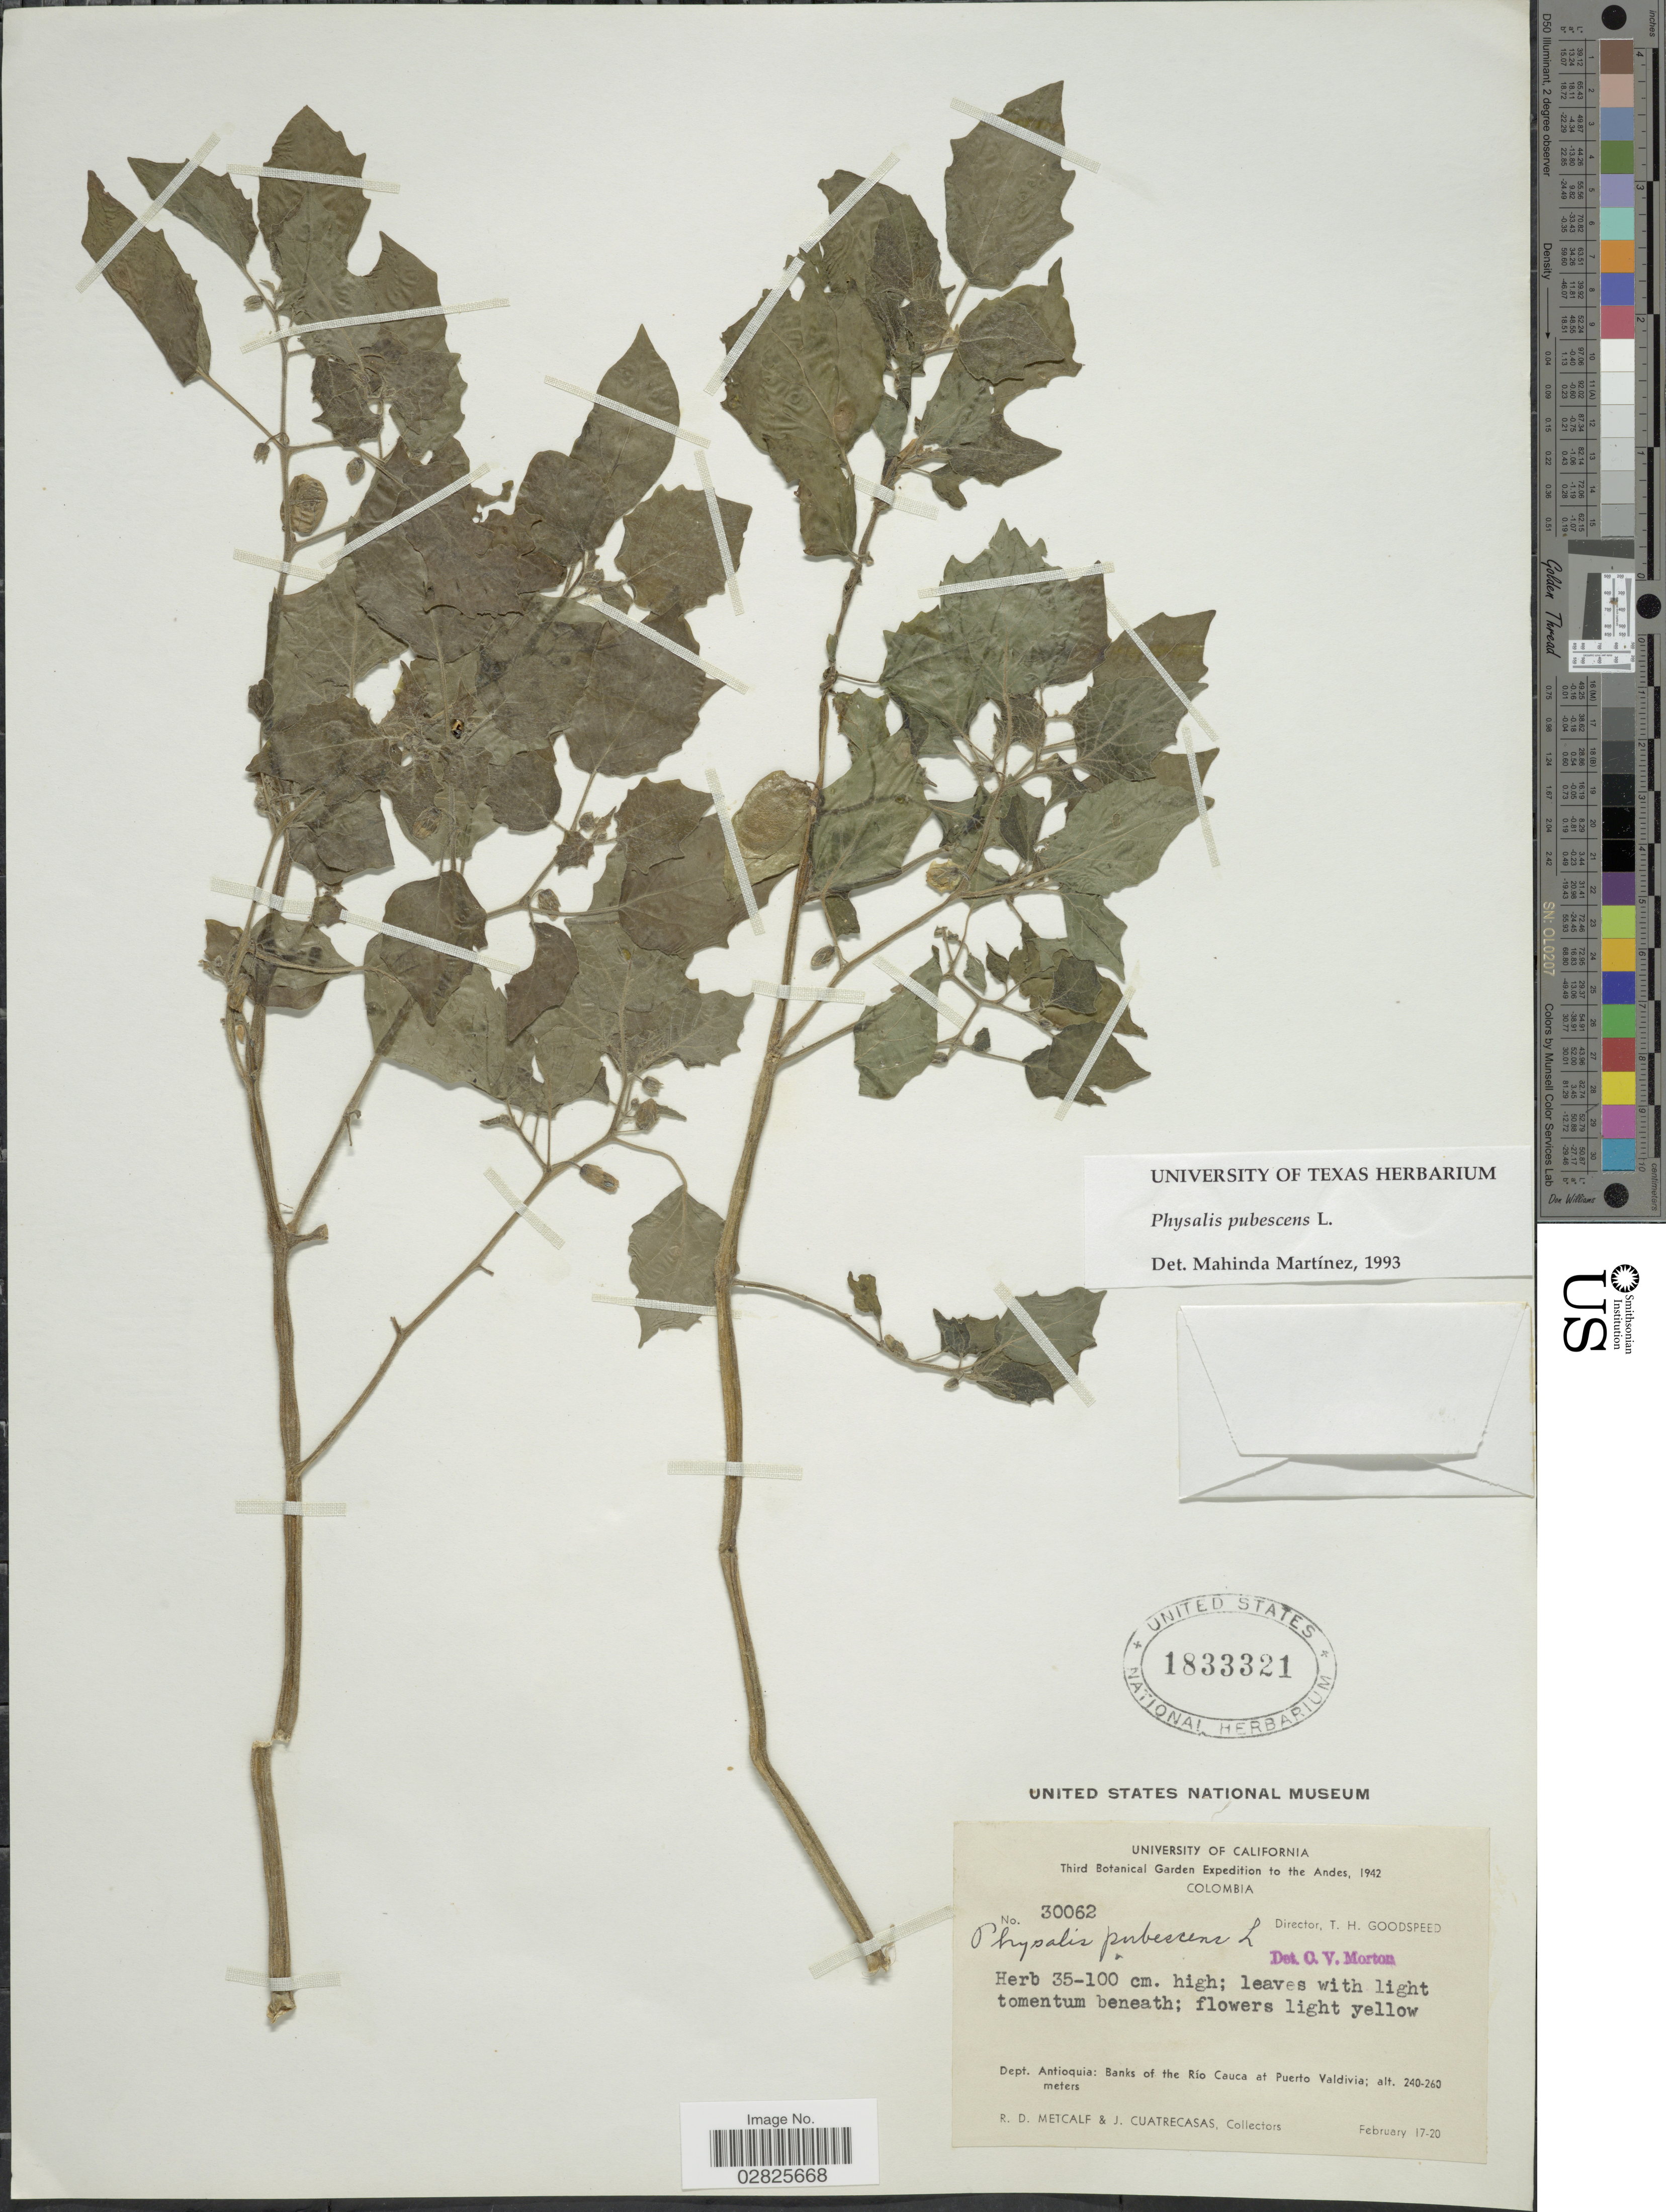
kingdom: Plantae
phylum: Tracheophyta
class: Magnoliopsida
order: Solanales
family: Solanaceae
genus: Physalis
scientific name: Physalis pubescens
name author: L.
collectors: R. D. Metcalf & J. Cuatrecasas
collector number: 30062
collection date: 1942-02-17/1942-02-20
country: Colombia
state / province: Antioquia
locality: The Andes. Dept. Antioquia: Banks of the Río Cauca at Puerto Valdivia.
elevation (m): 240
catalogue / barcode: US 1833321